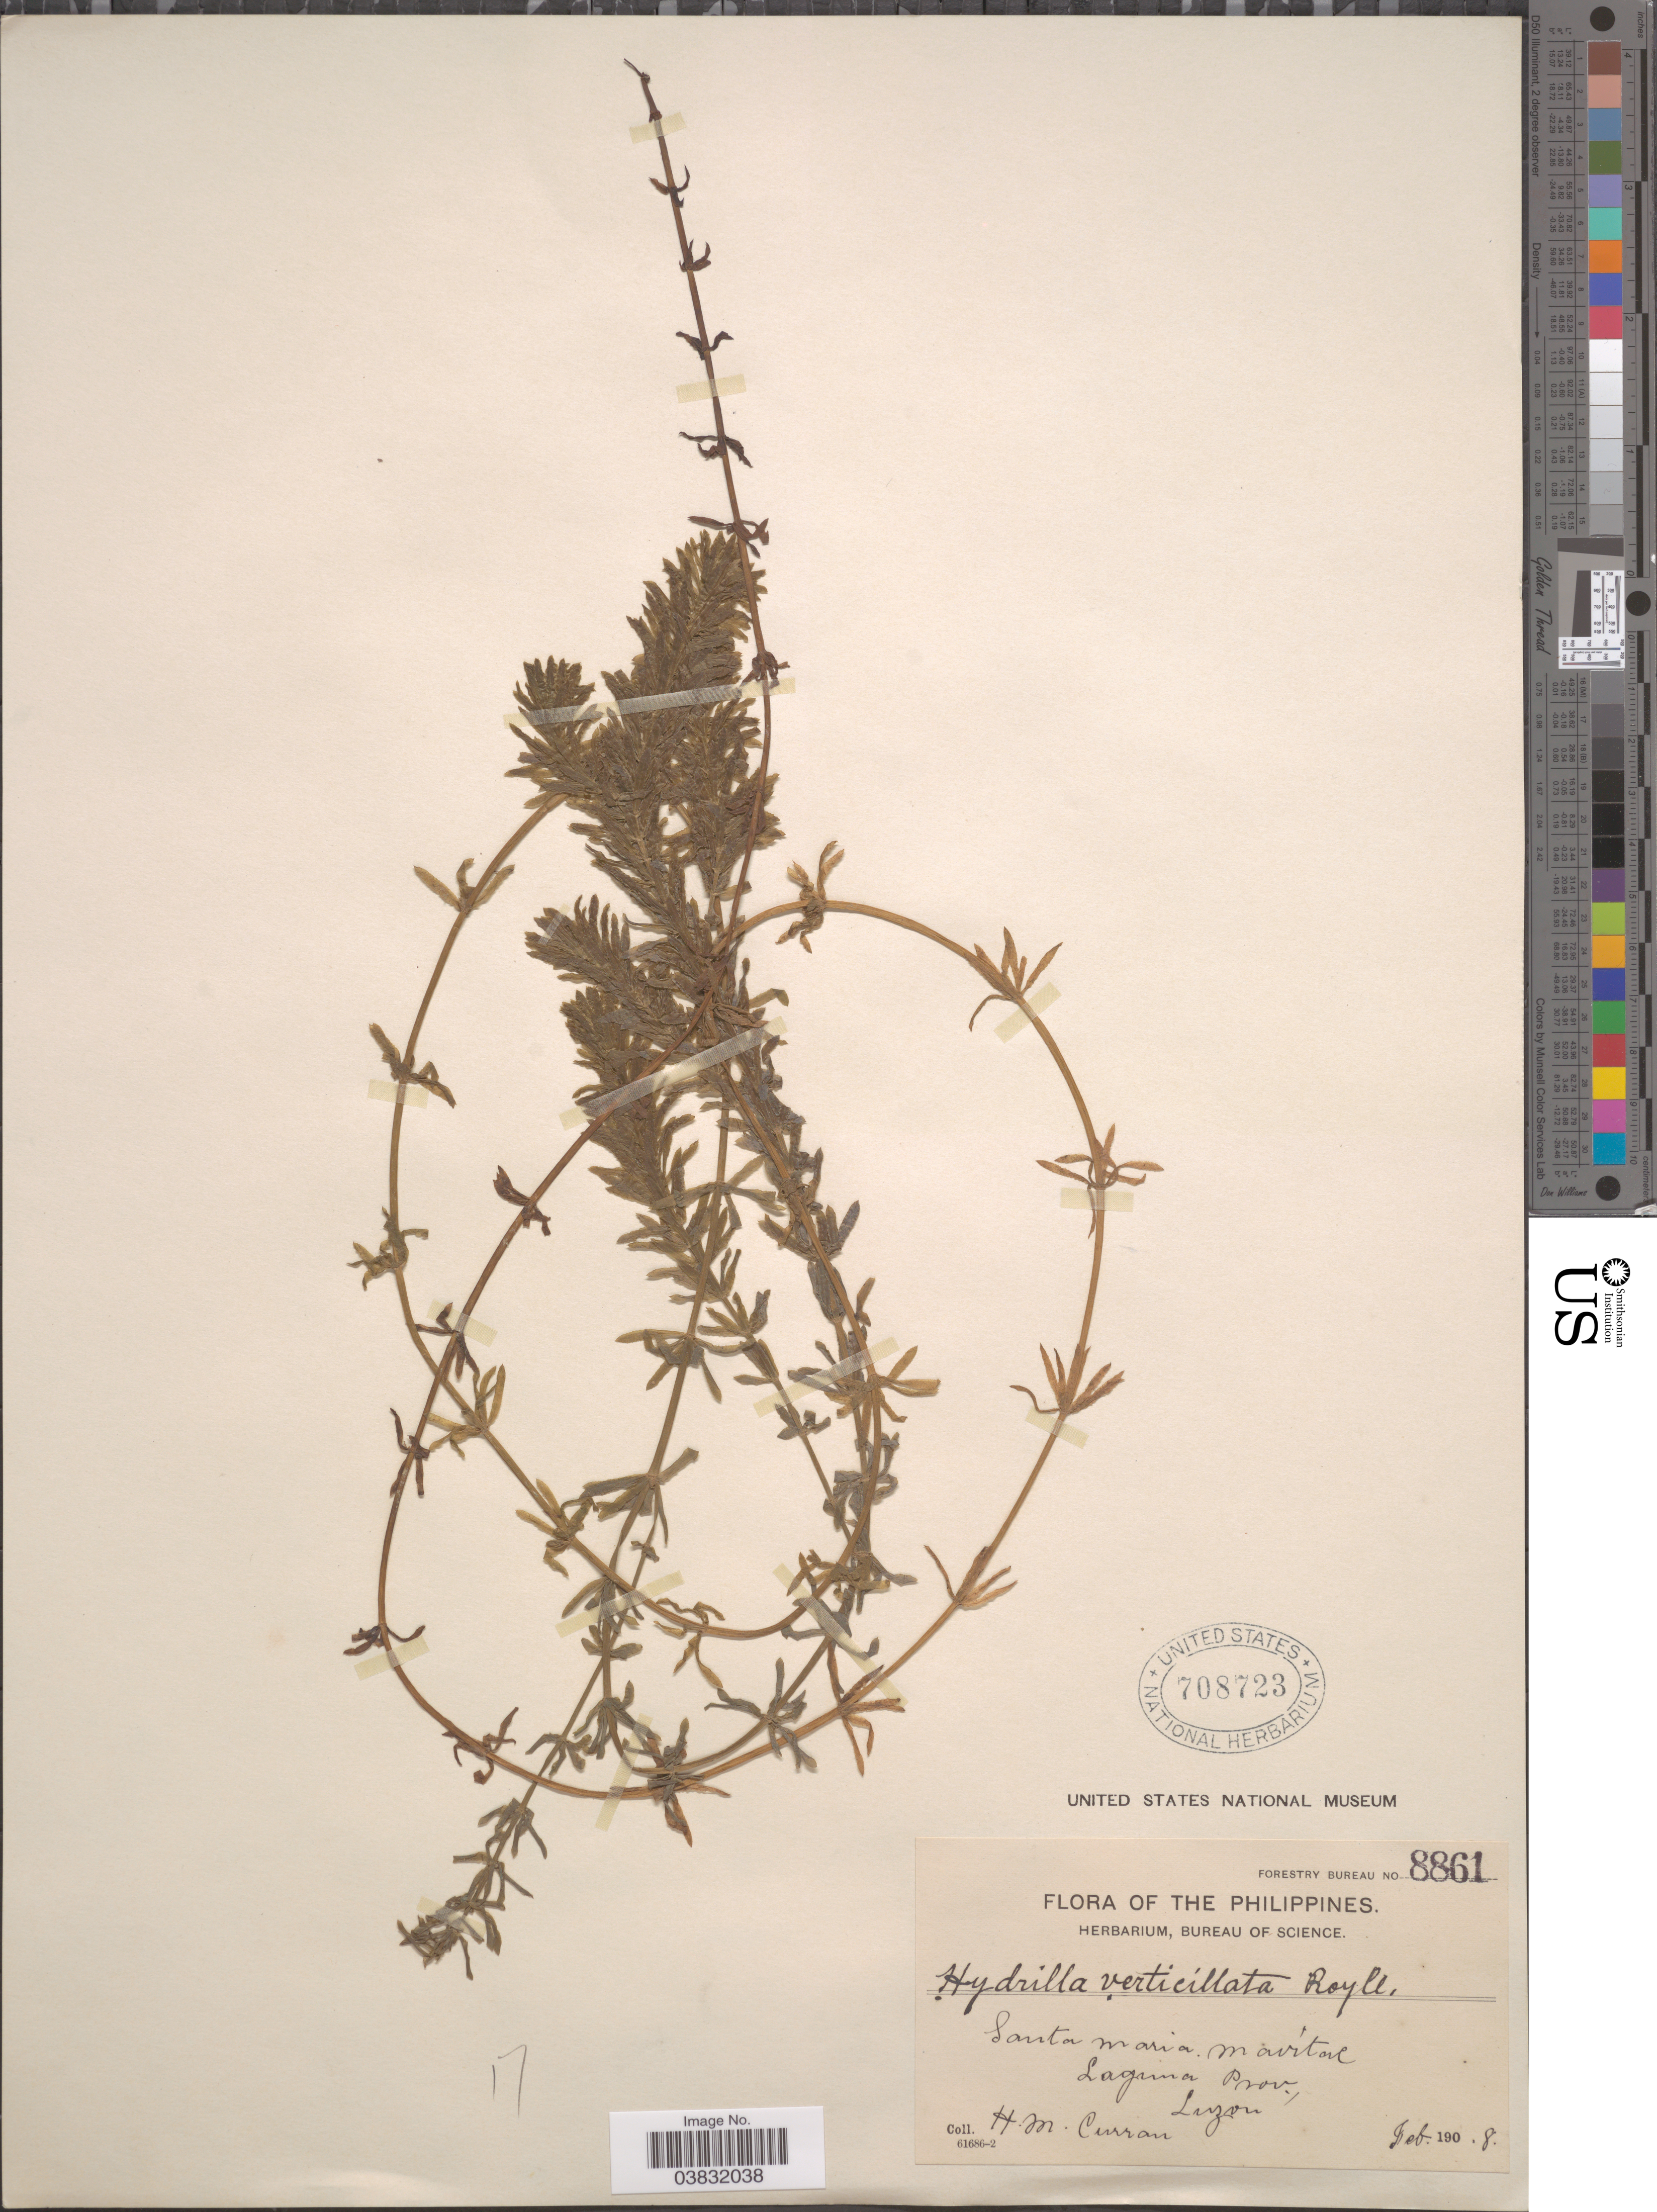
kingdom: Plantae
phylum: Tracheophyta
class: Liliopsida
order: Alismatales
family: Hydrocharitaceae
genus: Hydrilla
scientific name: Hydrilla verticillata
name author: (L. f.) Royle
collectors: H. M. Curran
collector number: Forestry Bureau 8861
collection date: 1908-02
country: Philippines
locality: Santa Maria Mavitac. Laguna Prov., Luzon.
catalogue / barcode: US 708723